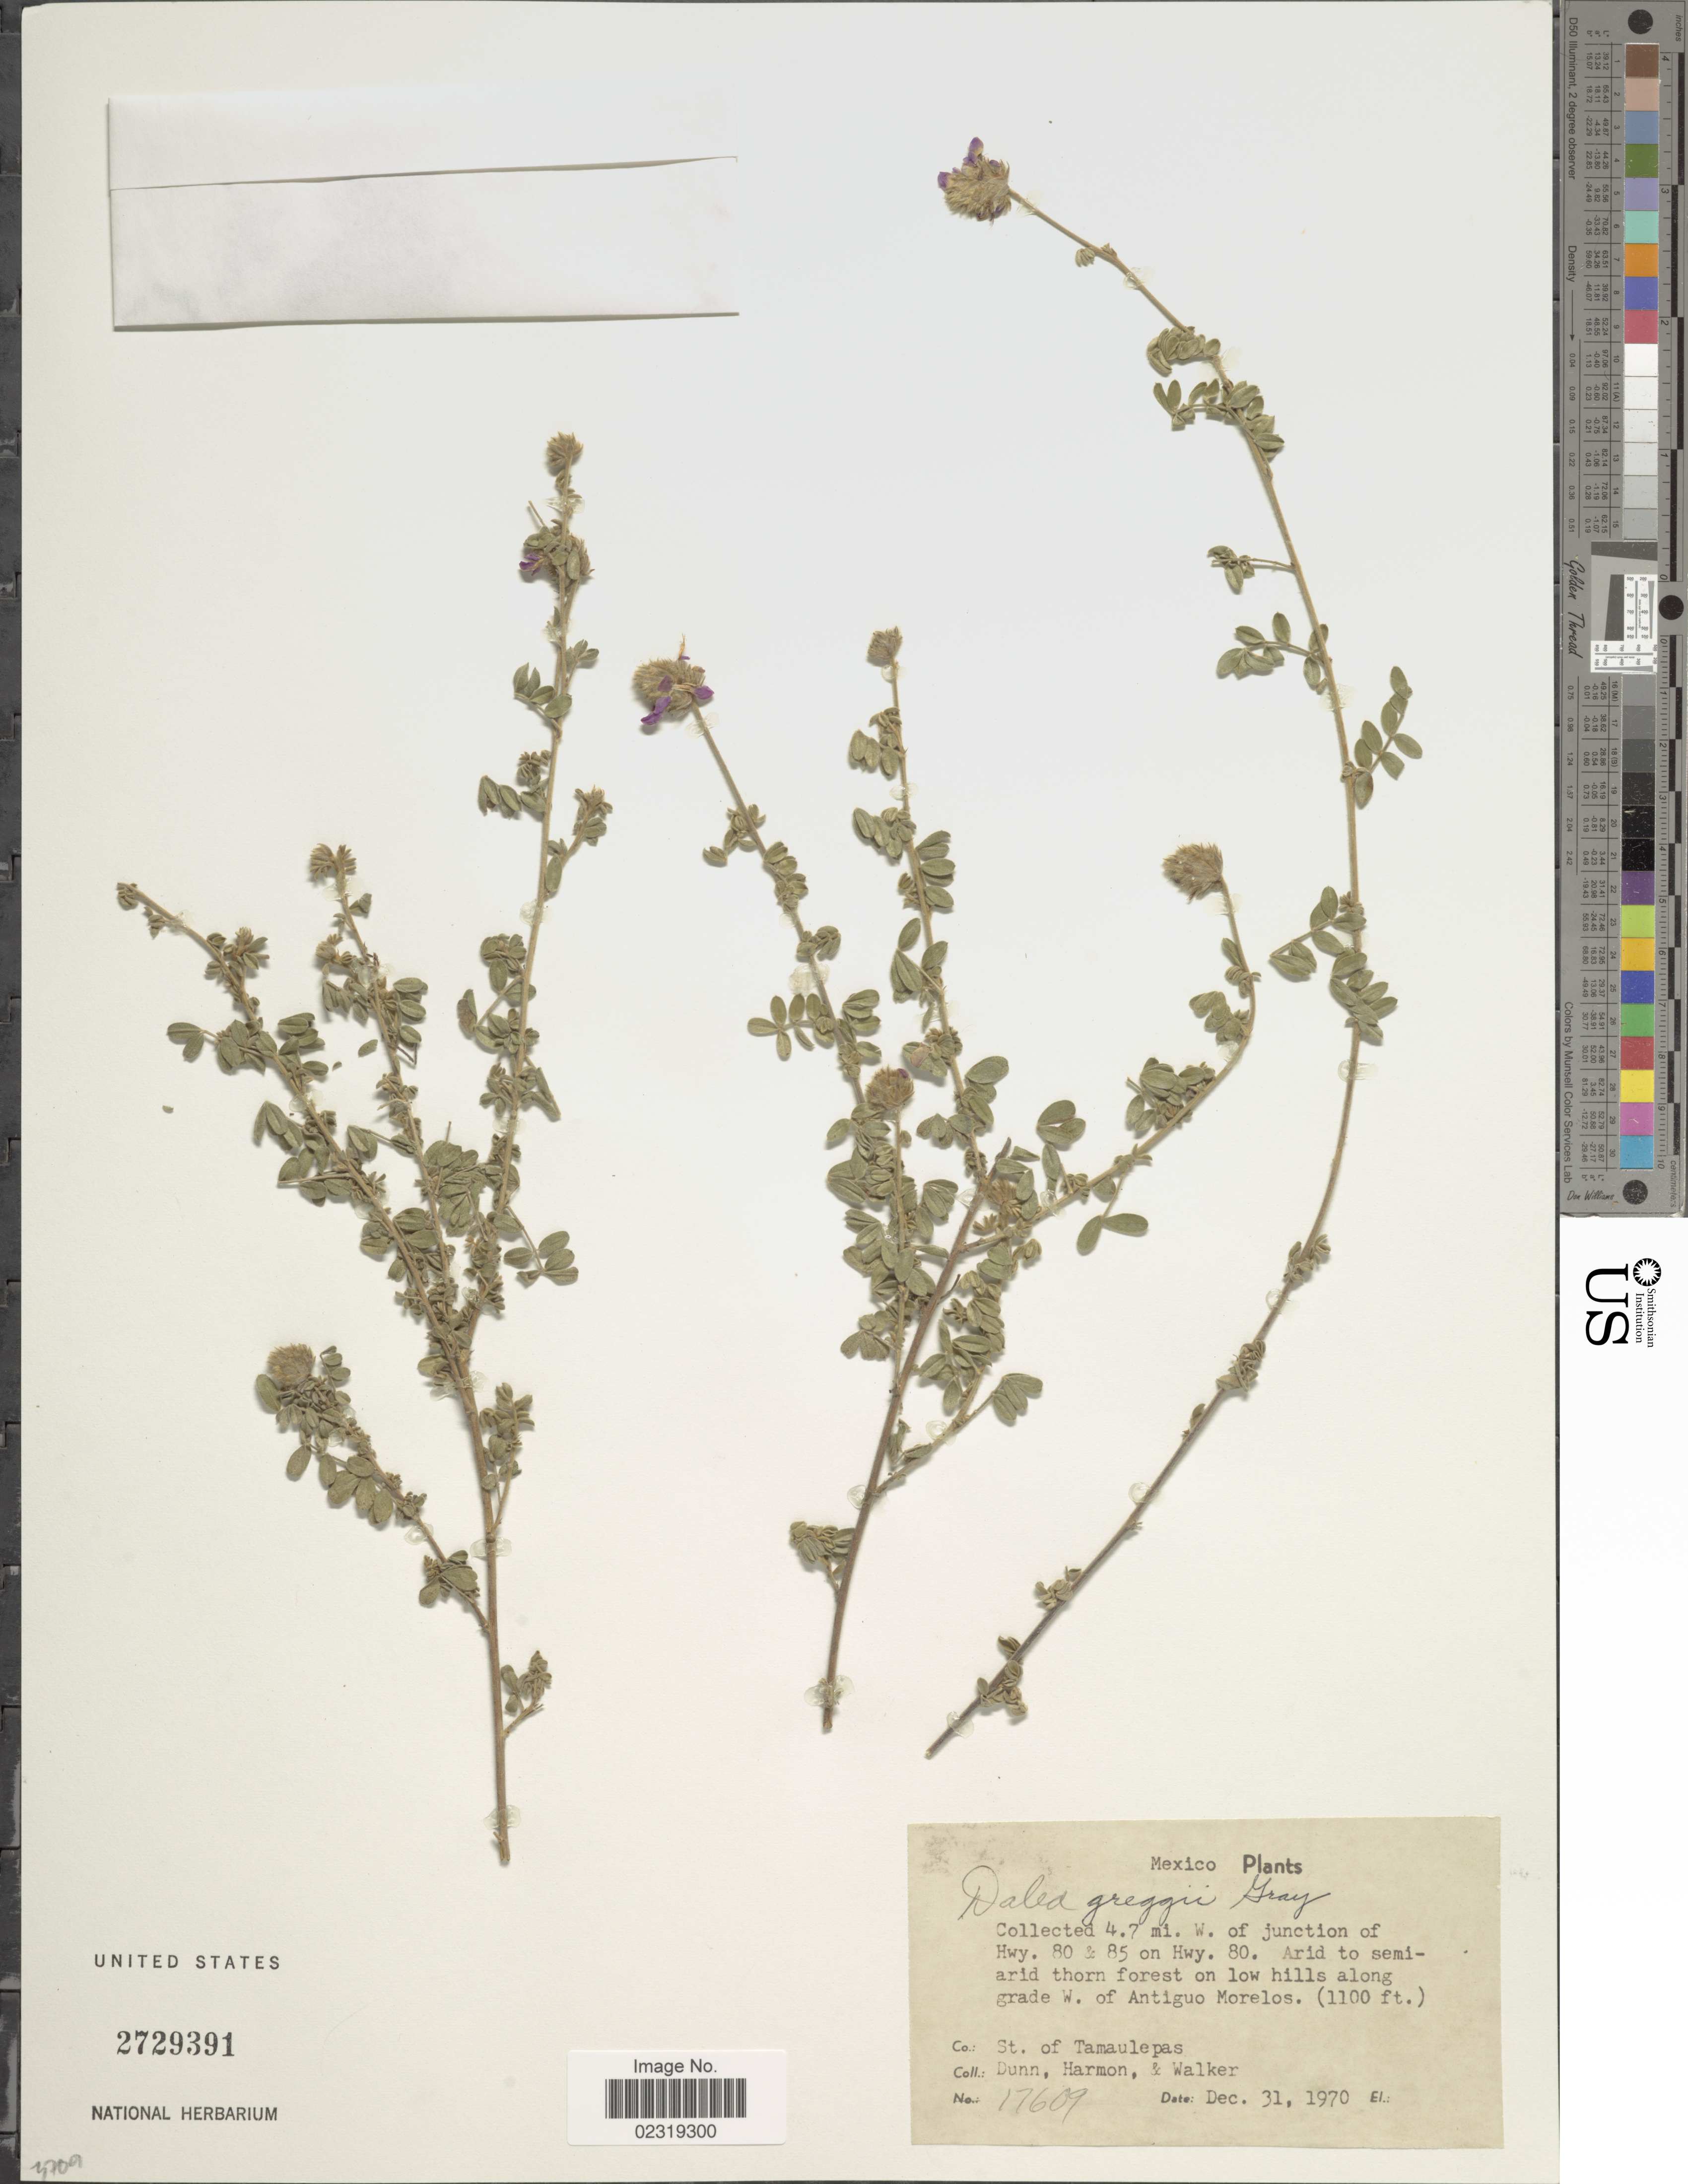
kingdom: Plantae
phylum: Tracheophyta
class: Magnoliopsida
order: Fabales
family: Fabaceae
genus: Dalea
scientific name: Dalea greggii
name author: A. Gray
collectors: Dunn, --, -. Harmon & -. Walker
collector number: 17609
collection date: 1970-12-31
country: Mexico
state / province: Tamaulipas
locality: Collected 4.7 mi. W. of junction of Hwy. 80 & 85 on Hwy. 80. Arid to semiarid thorn forest on low hills along grade W. of Antiguo Morelos. Co.: St. of Tamaulepas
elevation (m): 335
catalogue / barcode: US 2729391